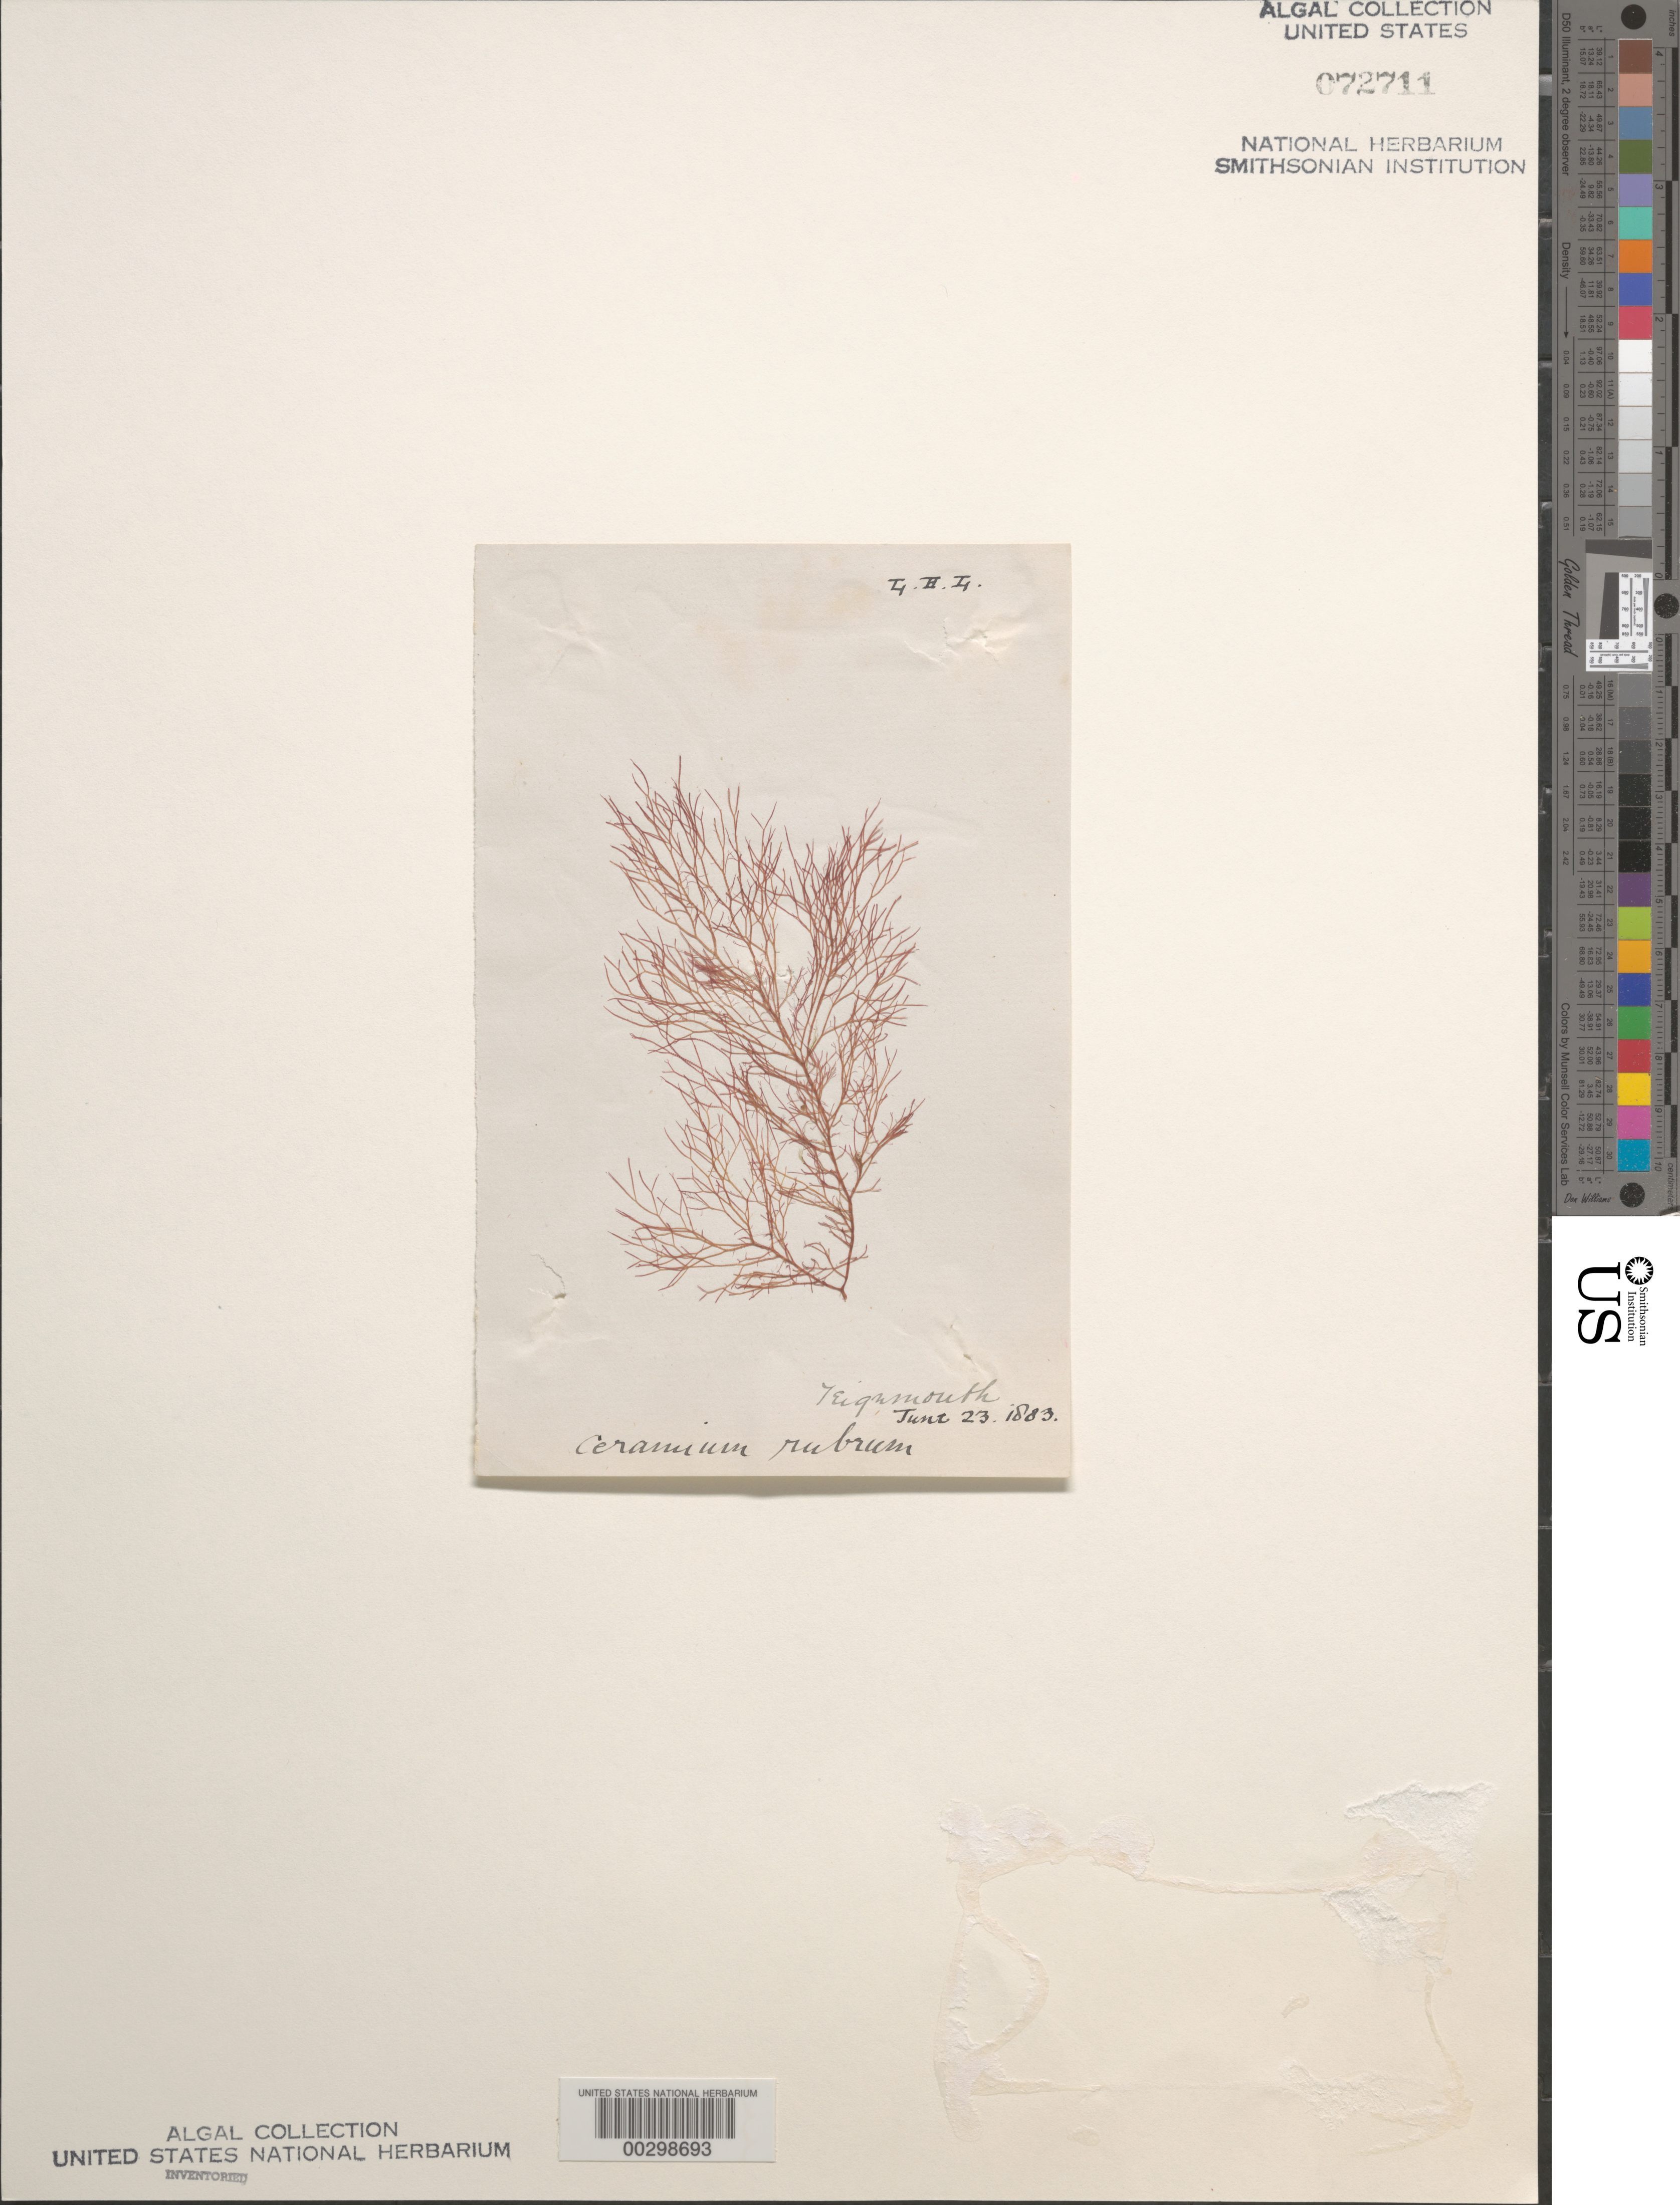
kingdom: Plantae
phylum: Rhodophyta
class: Florideophyceae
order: Ceramiales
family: Ceramiaceae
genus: Ceramium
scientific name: Ceramium rubrum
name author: C. Agardh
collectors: L.H.L.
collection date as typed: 23 Jun 1883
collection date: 1883-06-23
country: United Kingdom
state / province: England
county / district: Devon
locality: Teignmouth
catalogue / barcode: US 72711